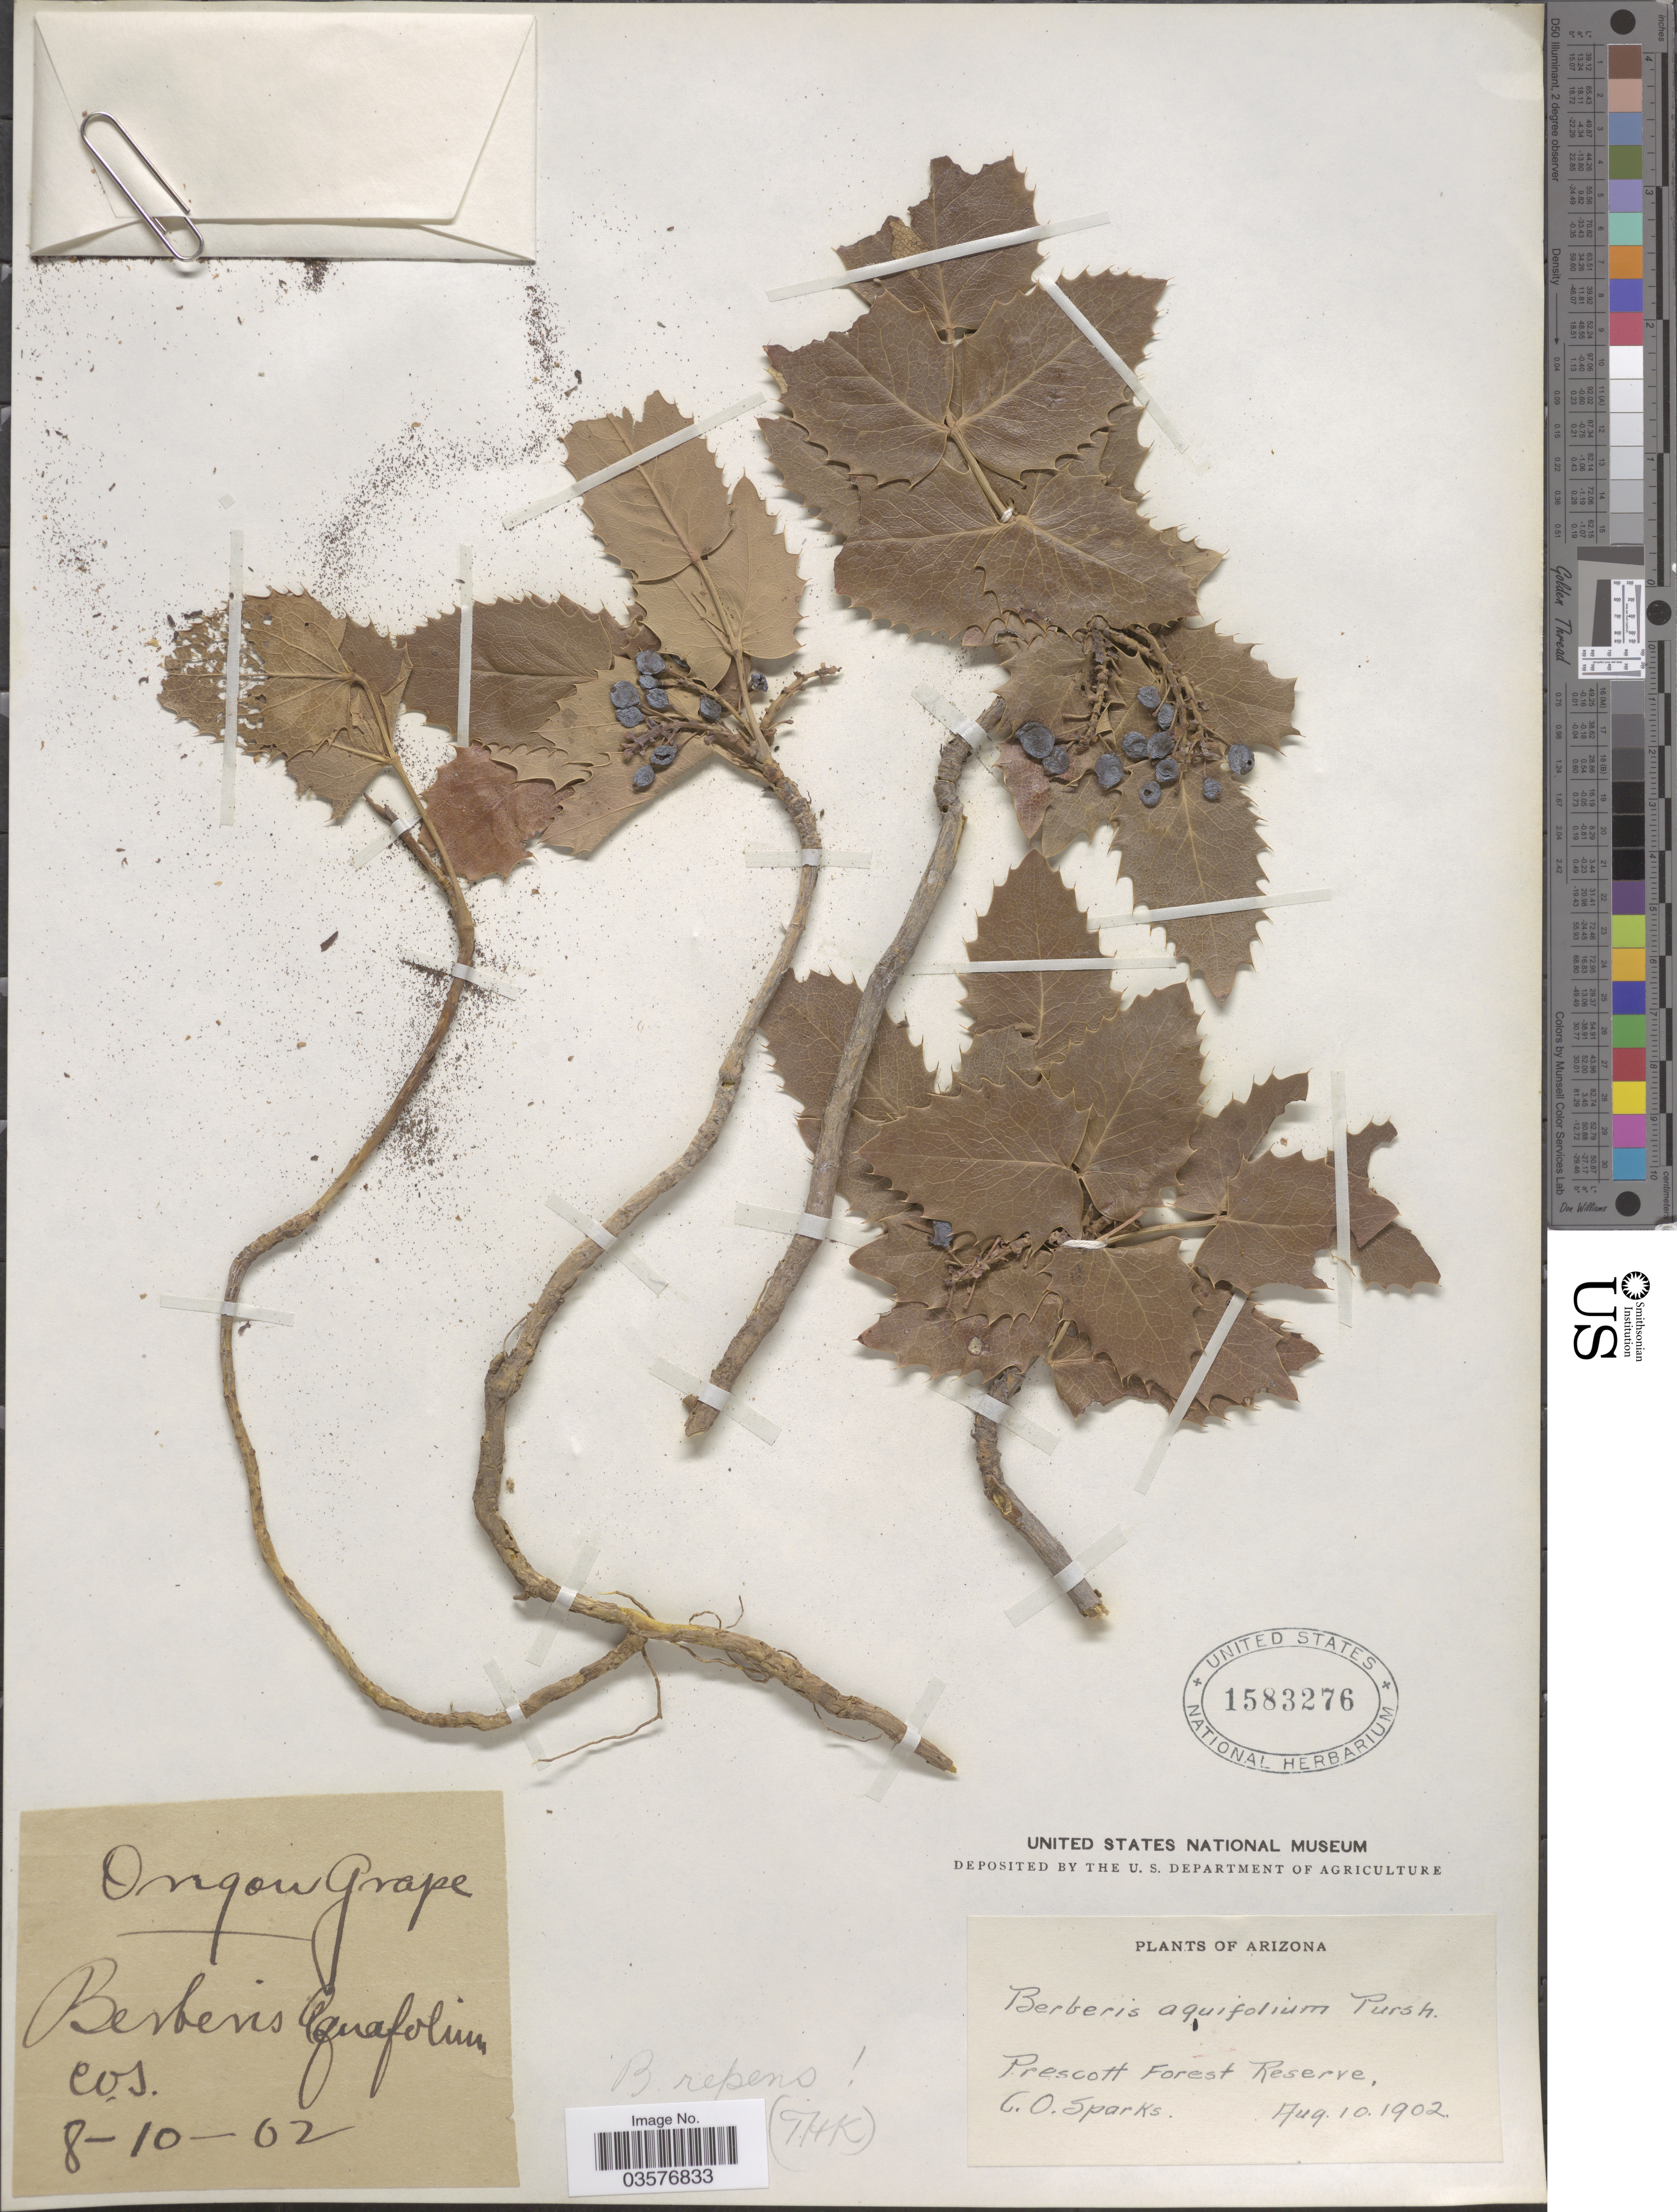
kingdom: Plantae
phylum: Tracheophyta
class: Magnoliopsida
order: Ranunculales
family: Berberidaceae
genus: Mahonia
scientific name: Mahonia repens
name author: (Lindl.) G. Don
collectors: C. O. Sparks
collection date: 1902-08-10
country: United States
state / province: Arizona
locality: Prescott Forest Reserve.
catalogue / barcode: US 1583276